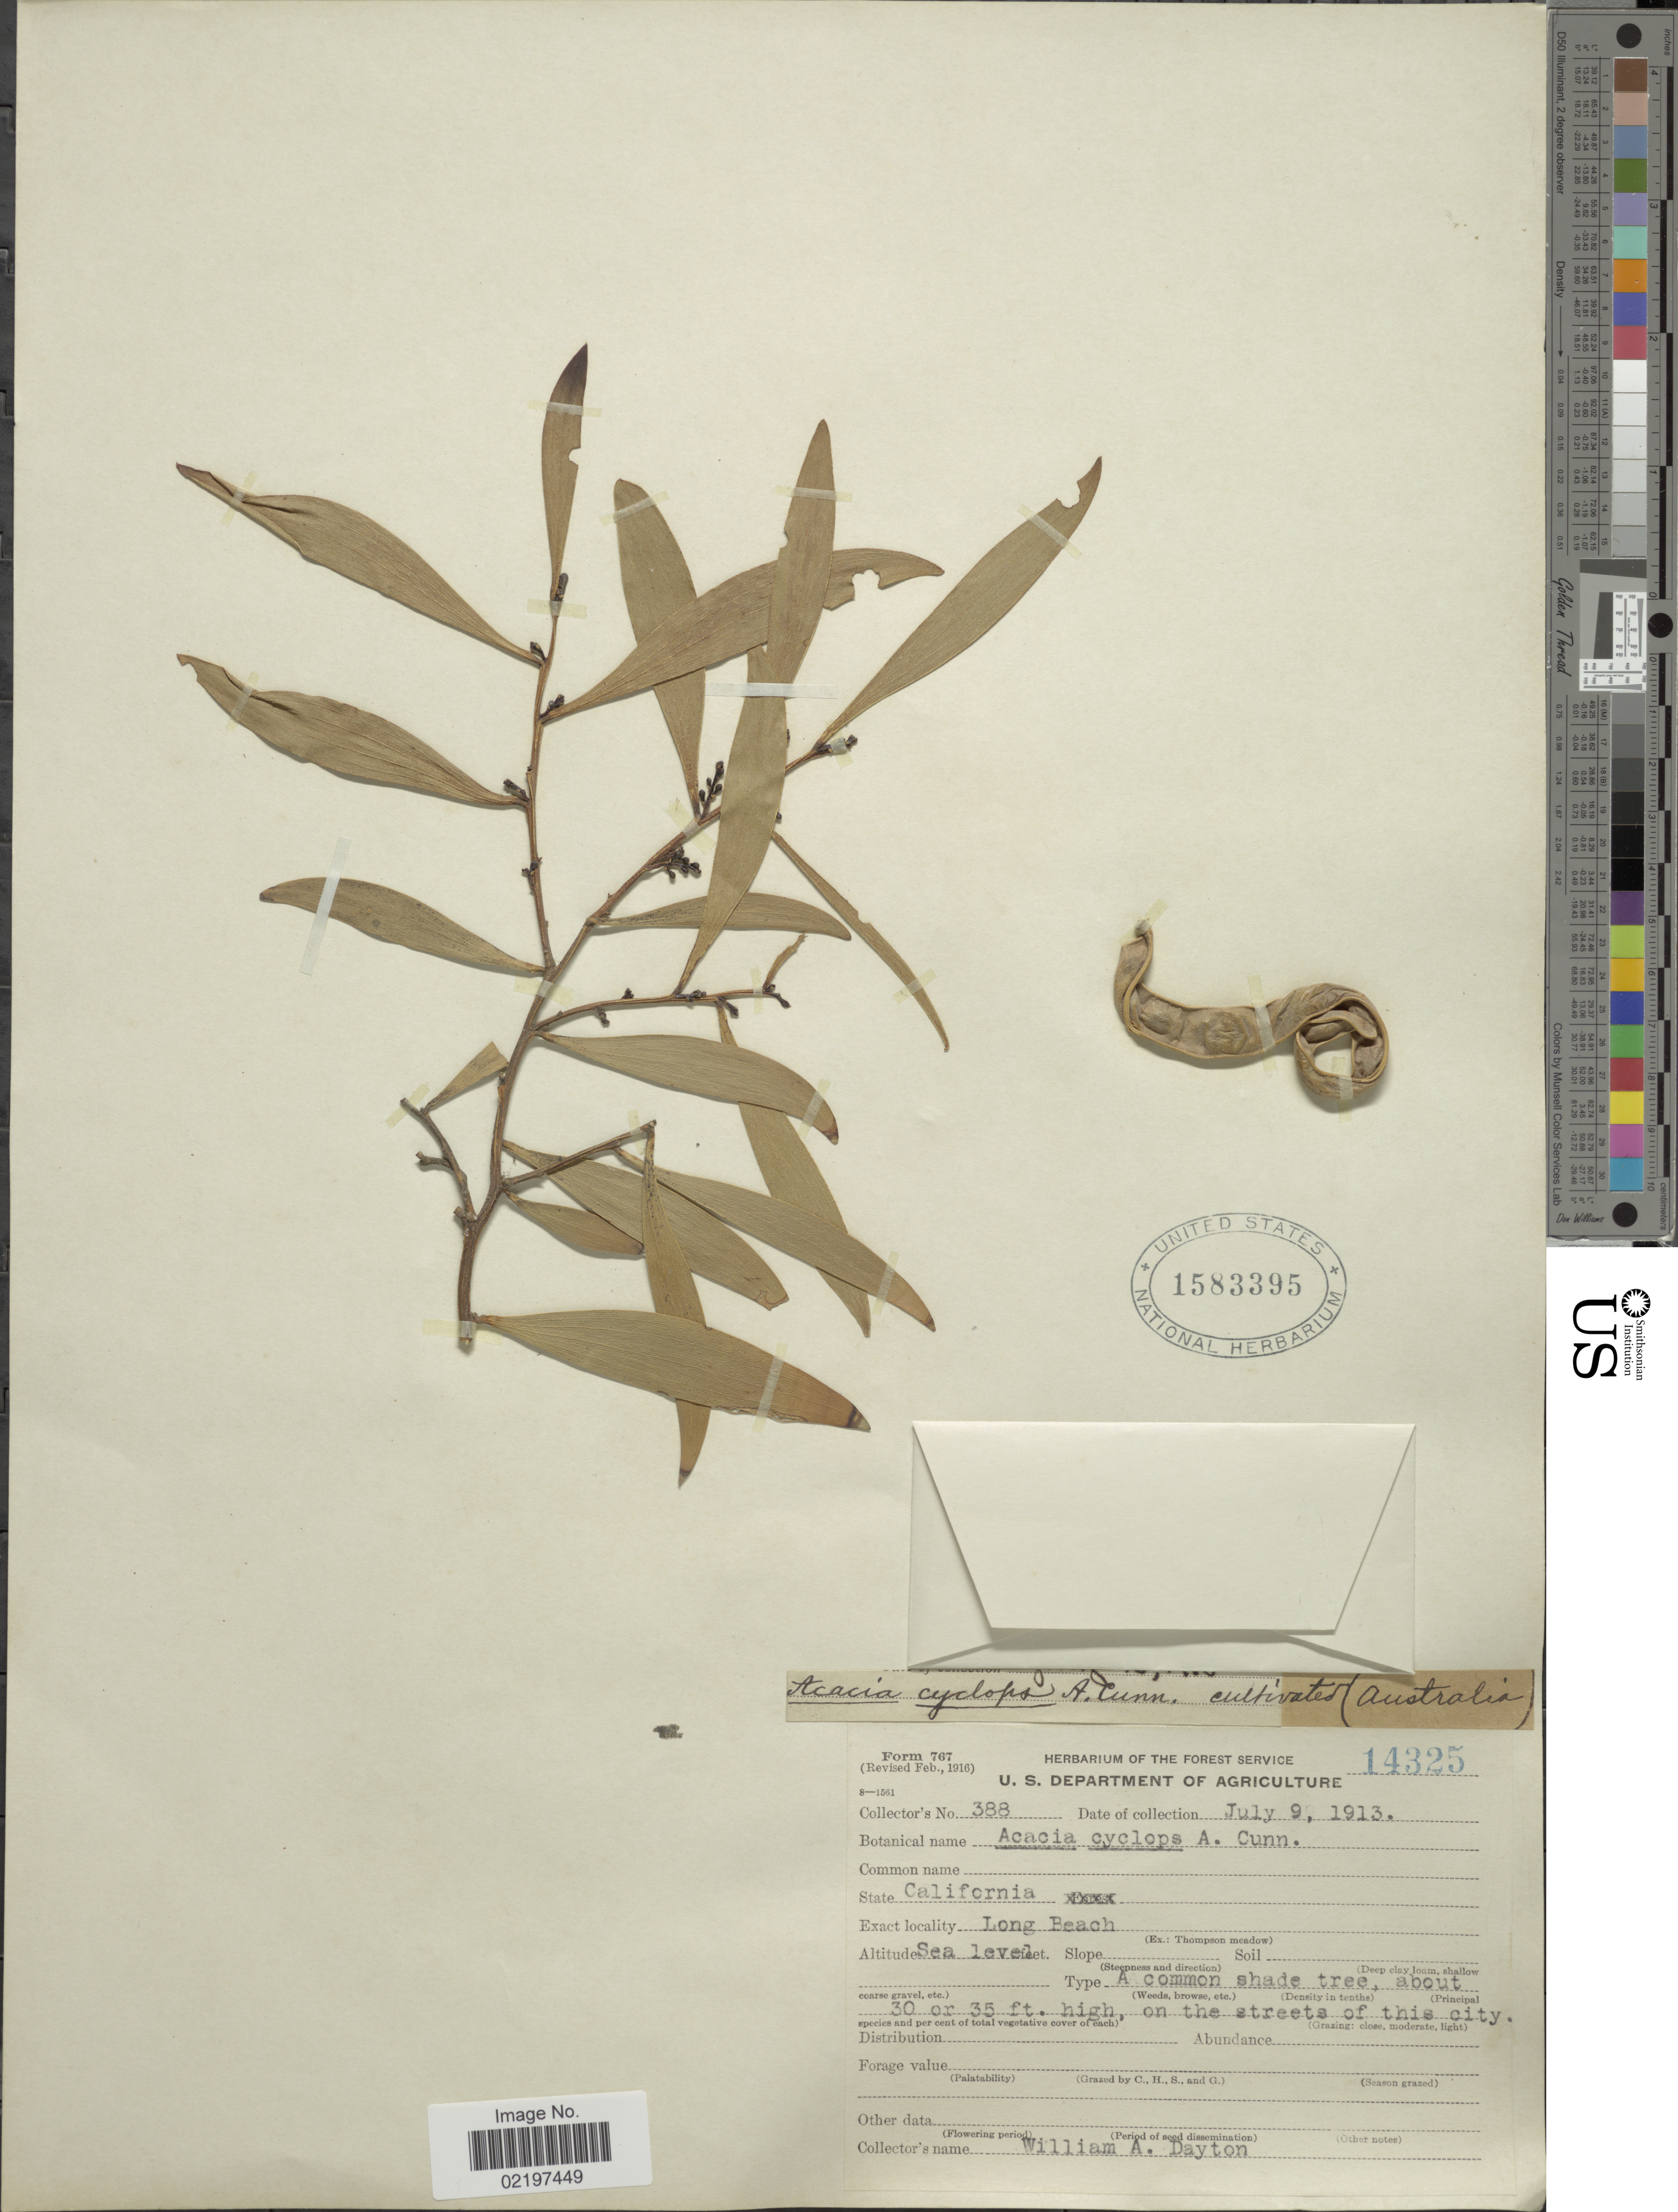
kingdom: Plantae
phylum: Tracheophyta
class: Magnoliopsida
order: Fabales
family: Fabaceae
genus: Acacia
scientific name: Acacia cyclops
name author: A. Cunn. ex G. Don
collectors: W. Dayton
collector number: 388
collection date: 1913-07-09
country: United States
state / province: California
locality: Long Beach, on the streets of this city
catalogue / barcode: US 1583395